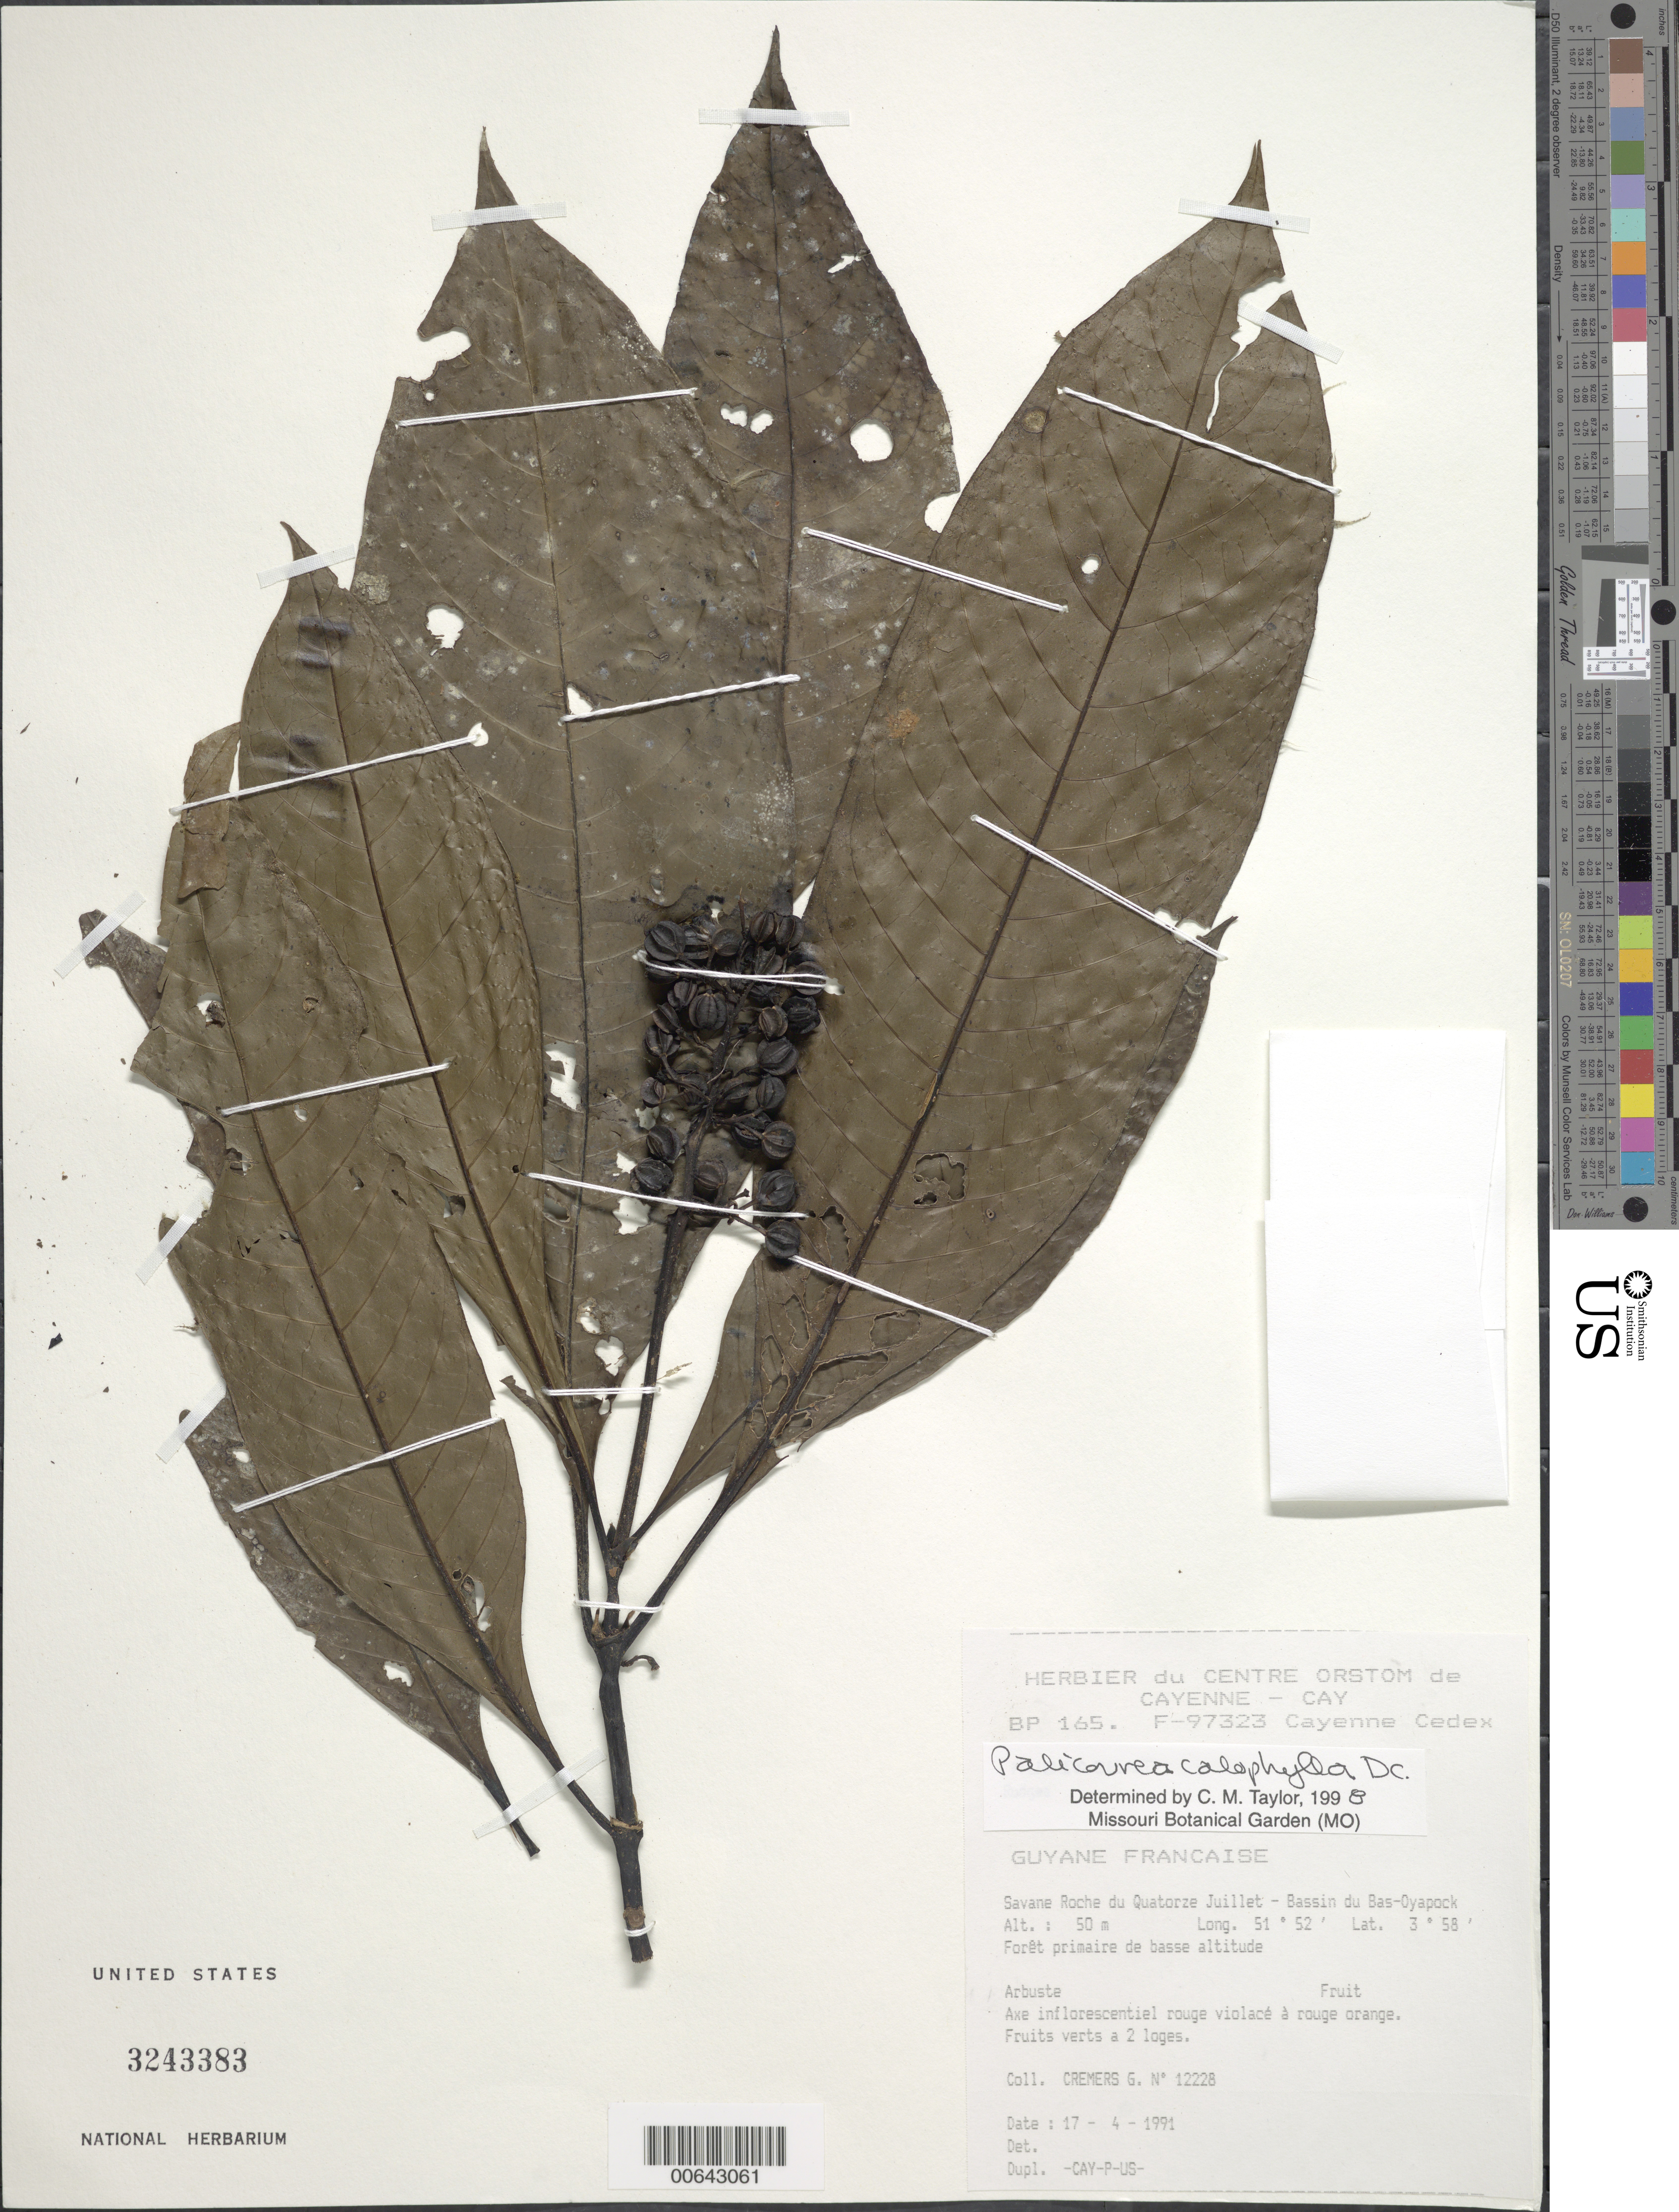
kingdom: Plantae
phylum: Tracheophyta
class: Magnoliopsida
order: Gentianales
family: Rubiaceae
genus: Palicourea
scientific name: Palicourea calophylla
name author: DC.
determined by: Taylor, Charlotte M.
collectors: G. Cremers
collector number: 12228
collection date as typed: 17-Apr-91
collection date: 1991-04-17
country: French Guiana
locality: Savane Roche du Quatorze Juillet, Bassin du Bas-Oyapock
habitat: Foret primaire de basse altitude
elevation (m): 50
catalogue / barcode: US 3243383